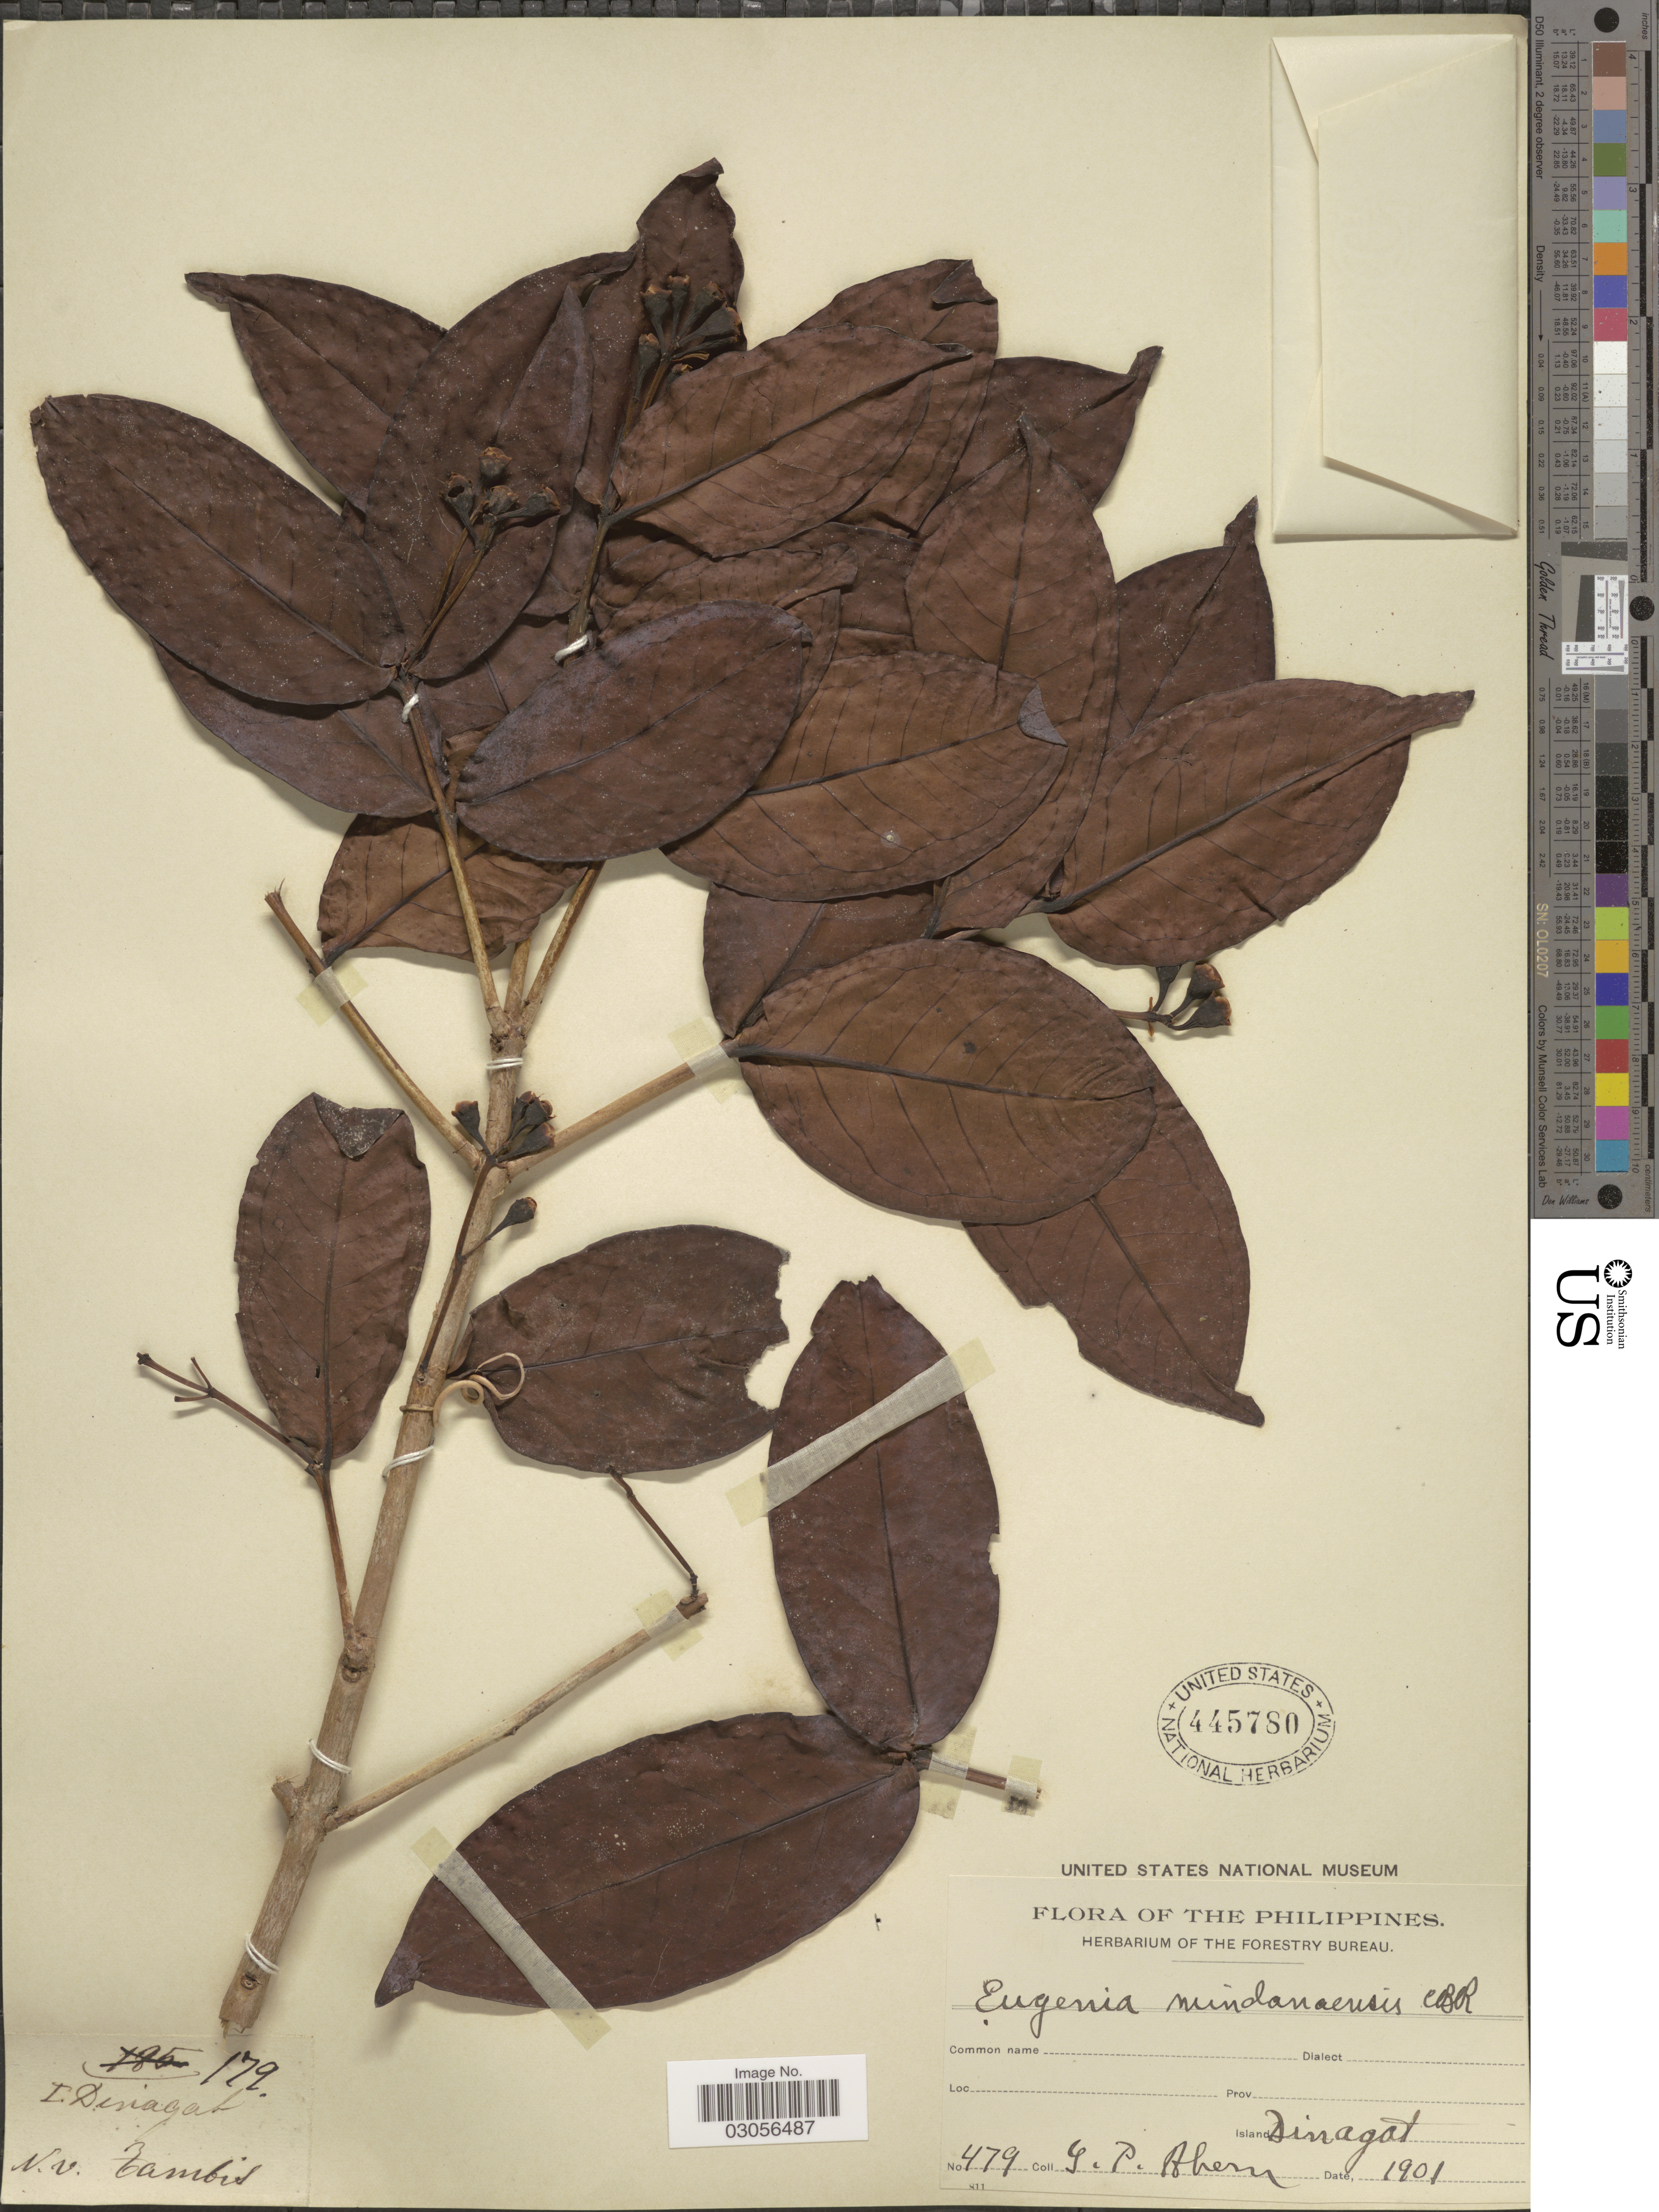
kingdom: Plantae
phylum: Tracheophyta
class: Magnoliopsida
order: Myrtales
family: Myrtaceae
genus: Syzygium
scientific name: Syzygium aqueum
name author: (Burm. f.) Altson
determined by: Strong, Mark T., (BOT), Smithsonian Institution - National Museum of Natural History (UNITED STATES)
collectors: G. Ahern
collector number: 479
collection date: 1901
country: Philippines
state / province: Caraga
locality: Island Dinagat.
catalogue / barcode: US 445780